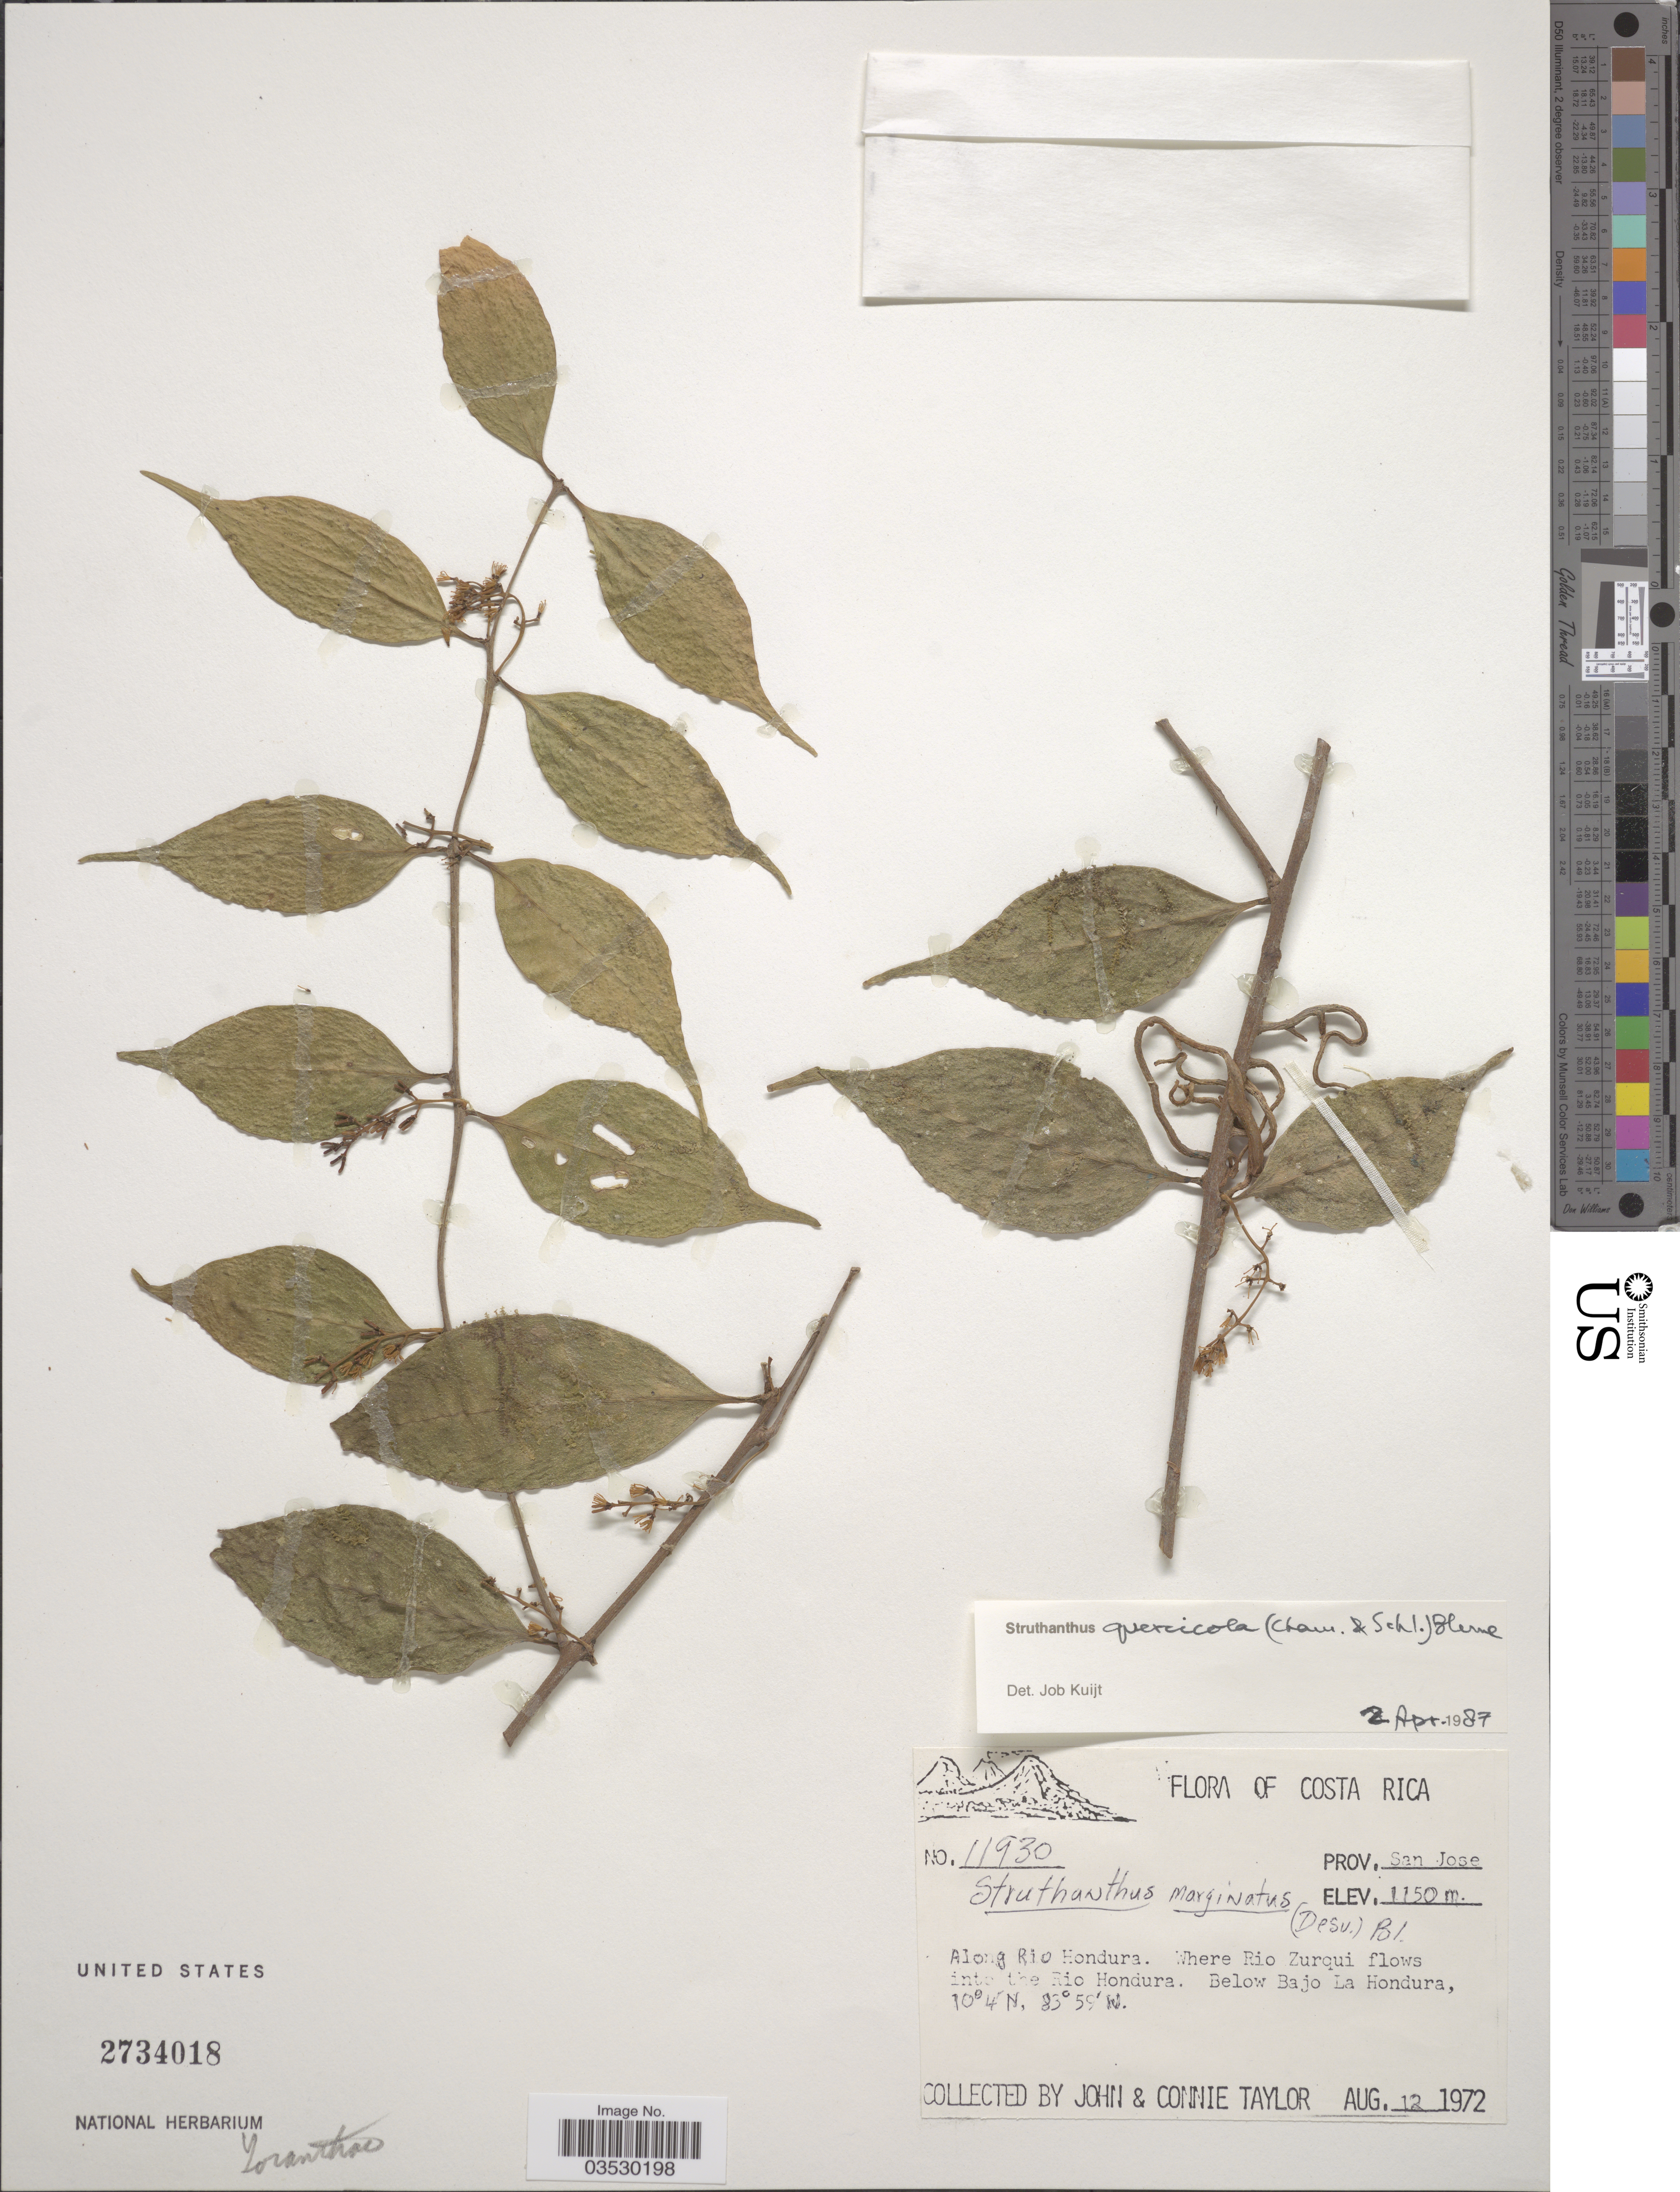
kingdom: Plantae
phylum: Tracheophyta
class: Magnoliopsida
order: Santalales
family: Loranthaceae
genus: Struthanthus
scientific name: Struthanthus quercicola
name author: (Kuijt) Cham. & Schltr.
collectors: J. Taylor & C. Taylor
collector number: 11930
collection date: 1972-08-12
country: Costa Rica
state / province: San José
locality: Along Rio Hondura. Where Rio Zurqui flows into the Rio Hondura. Below Baja La Hondura.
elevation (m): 1150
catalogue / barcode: US 2734018